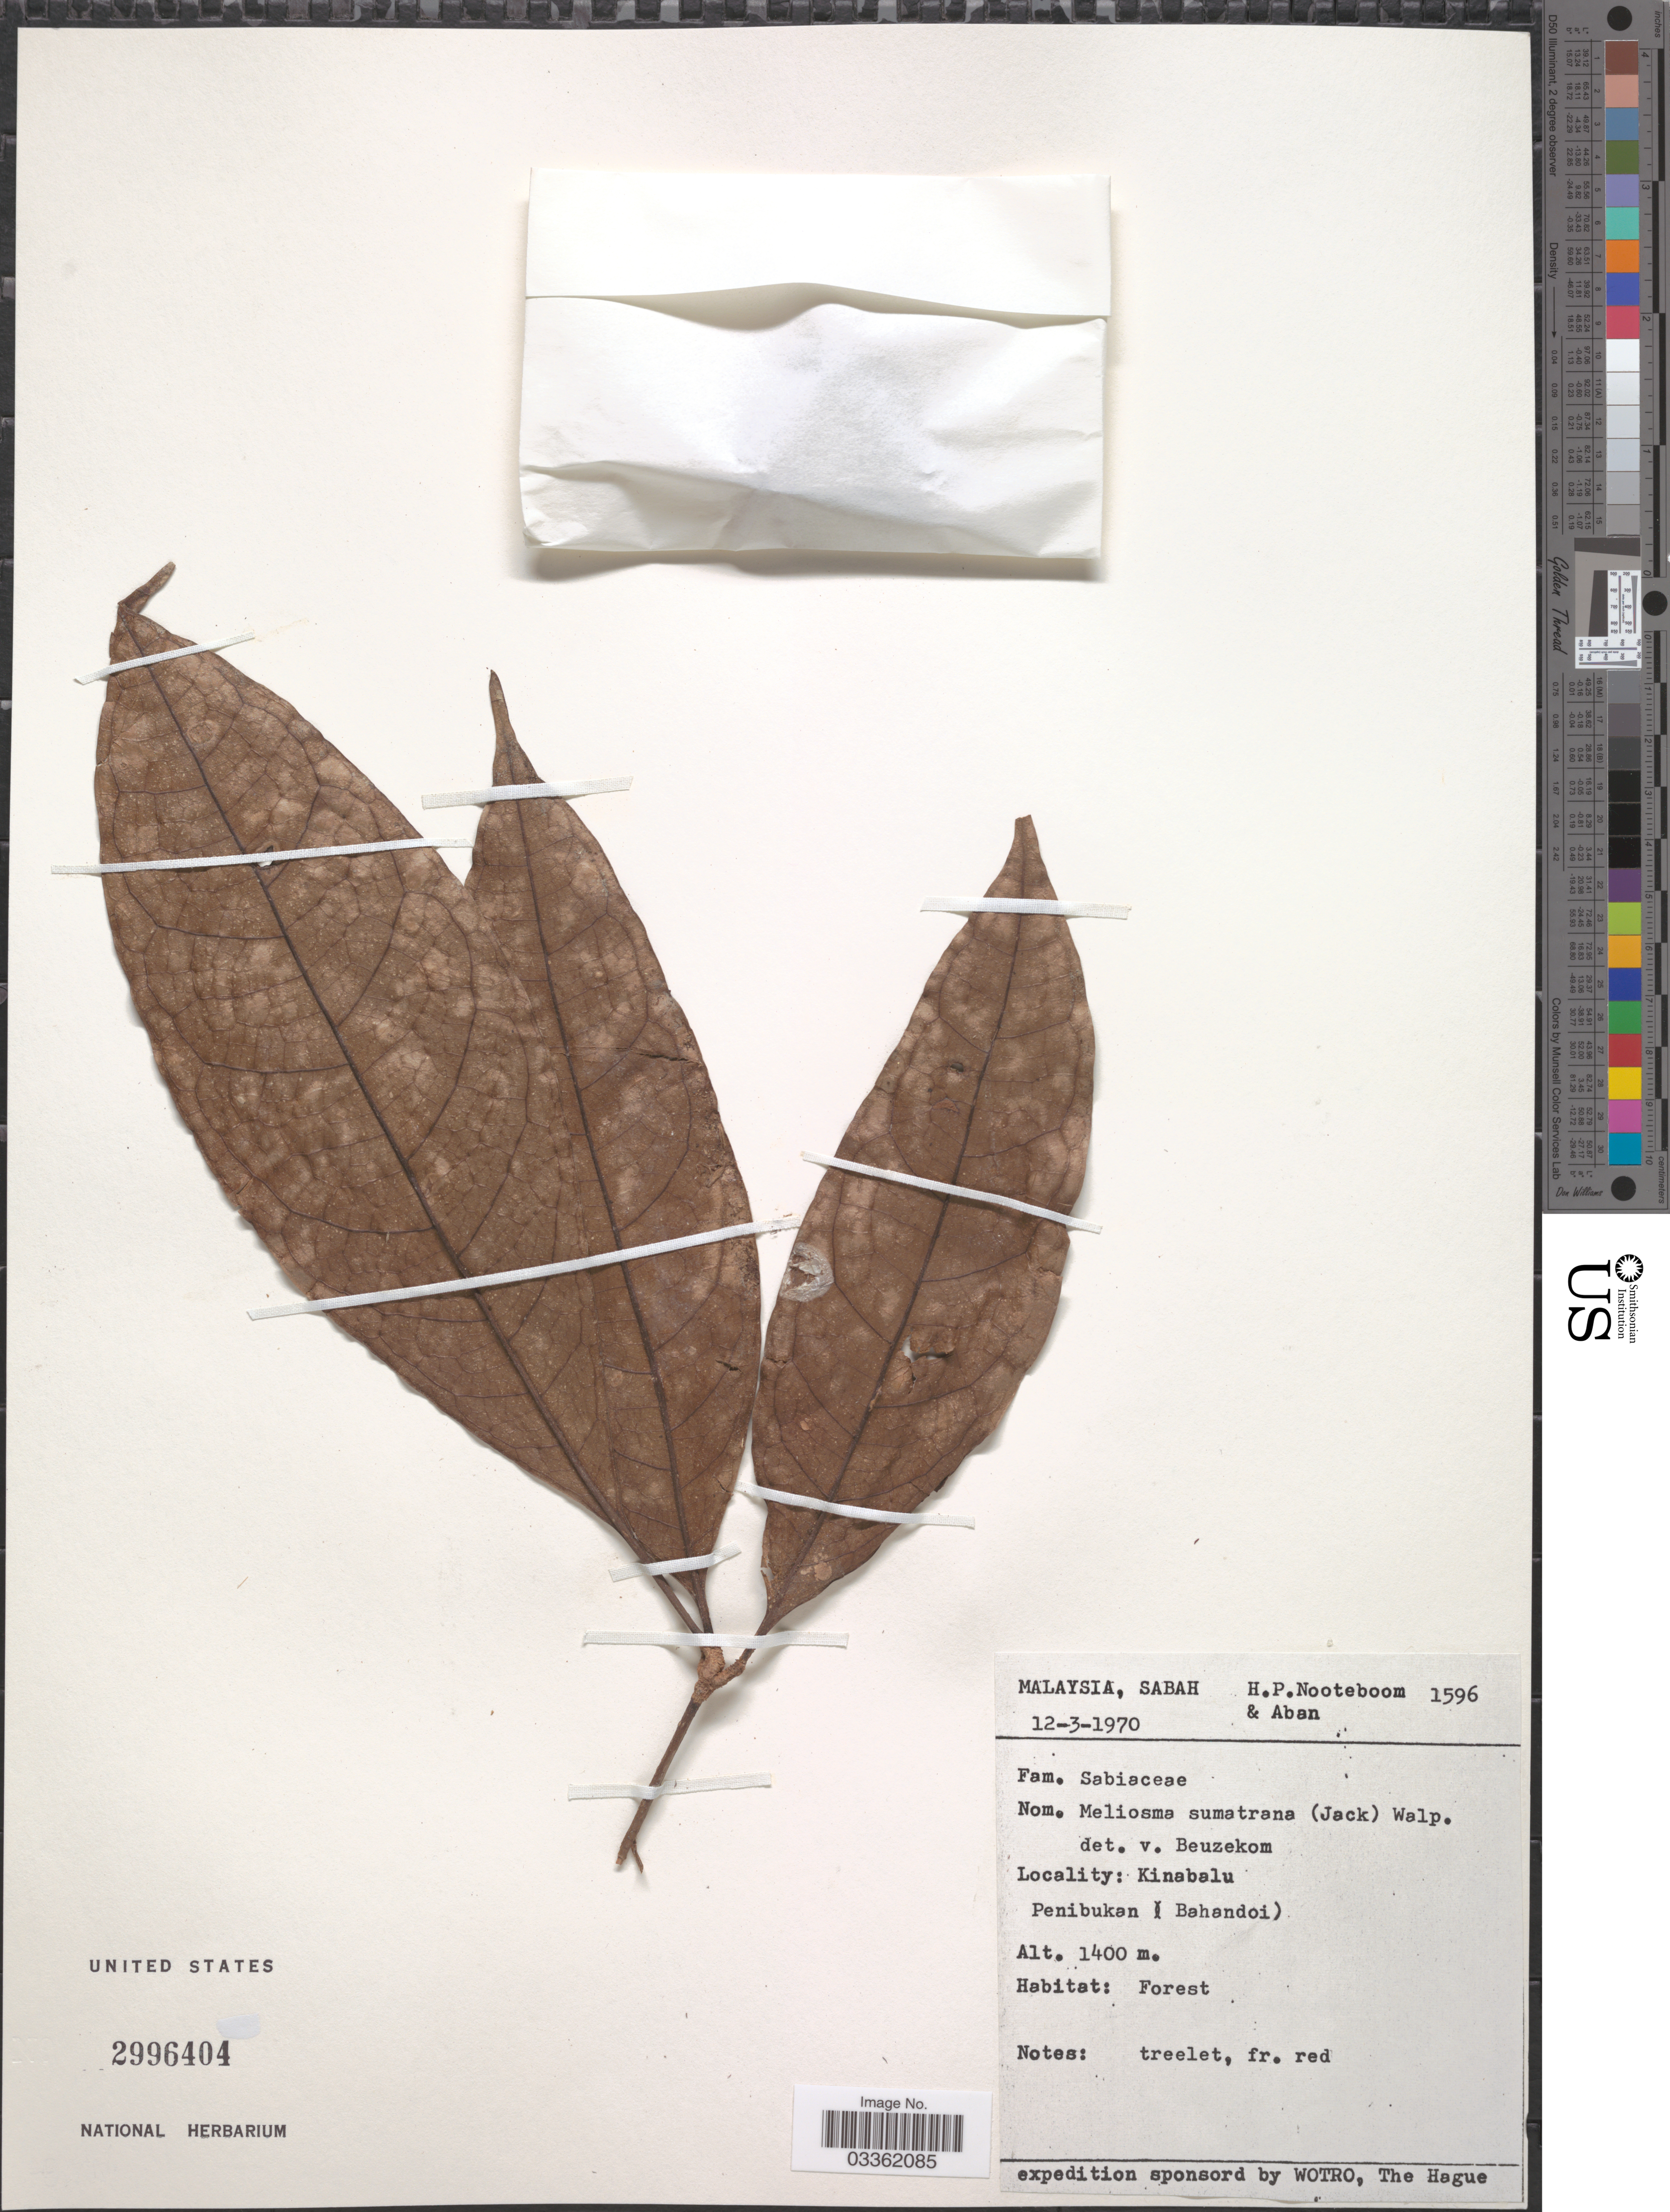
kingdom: Plantae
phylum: Tracheophyta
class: Magnoliopsida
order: Proteales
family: Sabiaceae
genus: Meliosma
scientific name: Meliosma sumatrana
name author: (Jack) Walp.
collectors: H. P. Nooteboom & -- Aban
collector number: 1596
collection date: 1970-03-12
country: Malaysia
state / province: Sabah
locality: Kinabalu. Penibukan (Bahandoi).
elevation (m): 1400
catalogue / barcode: US 2996404